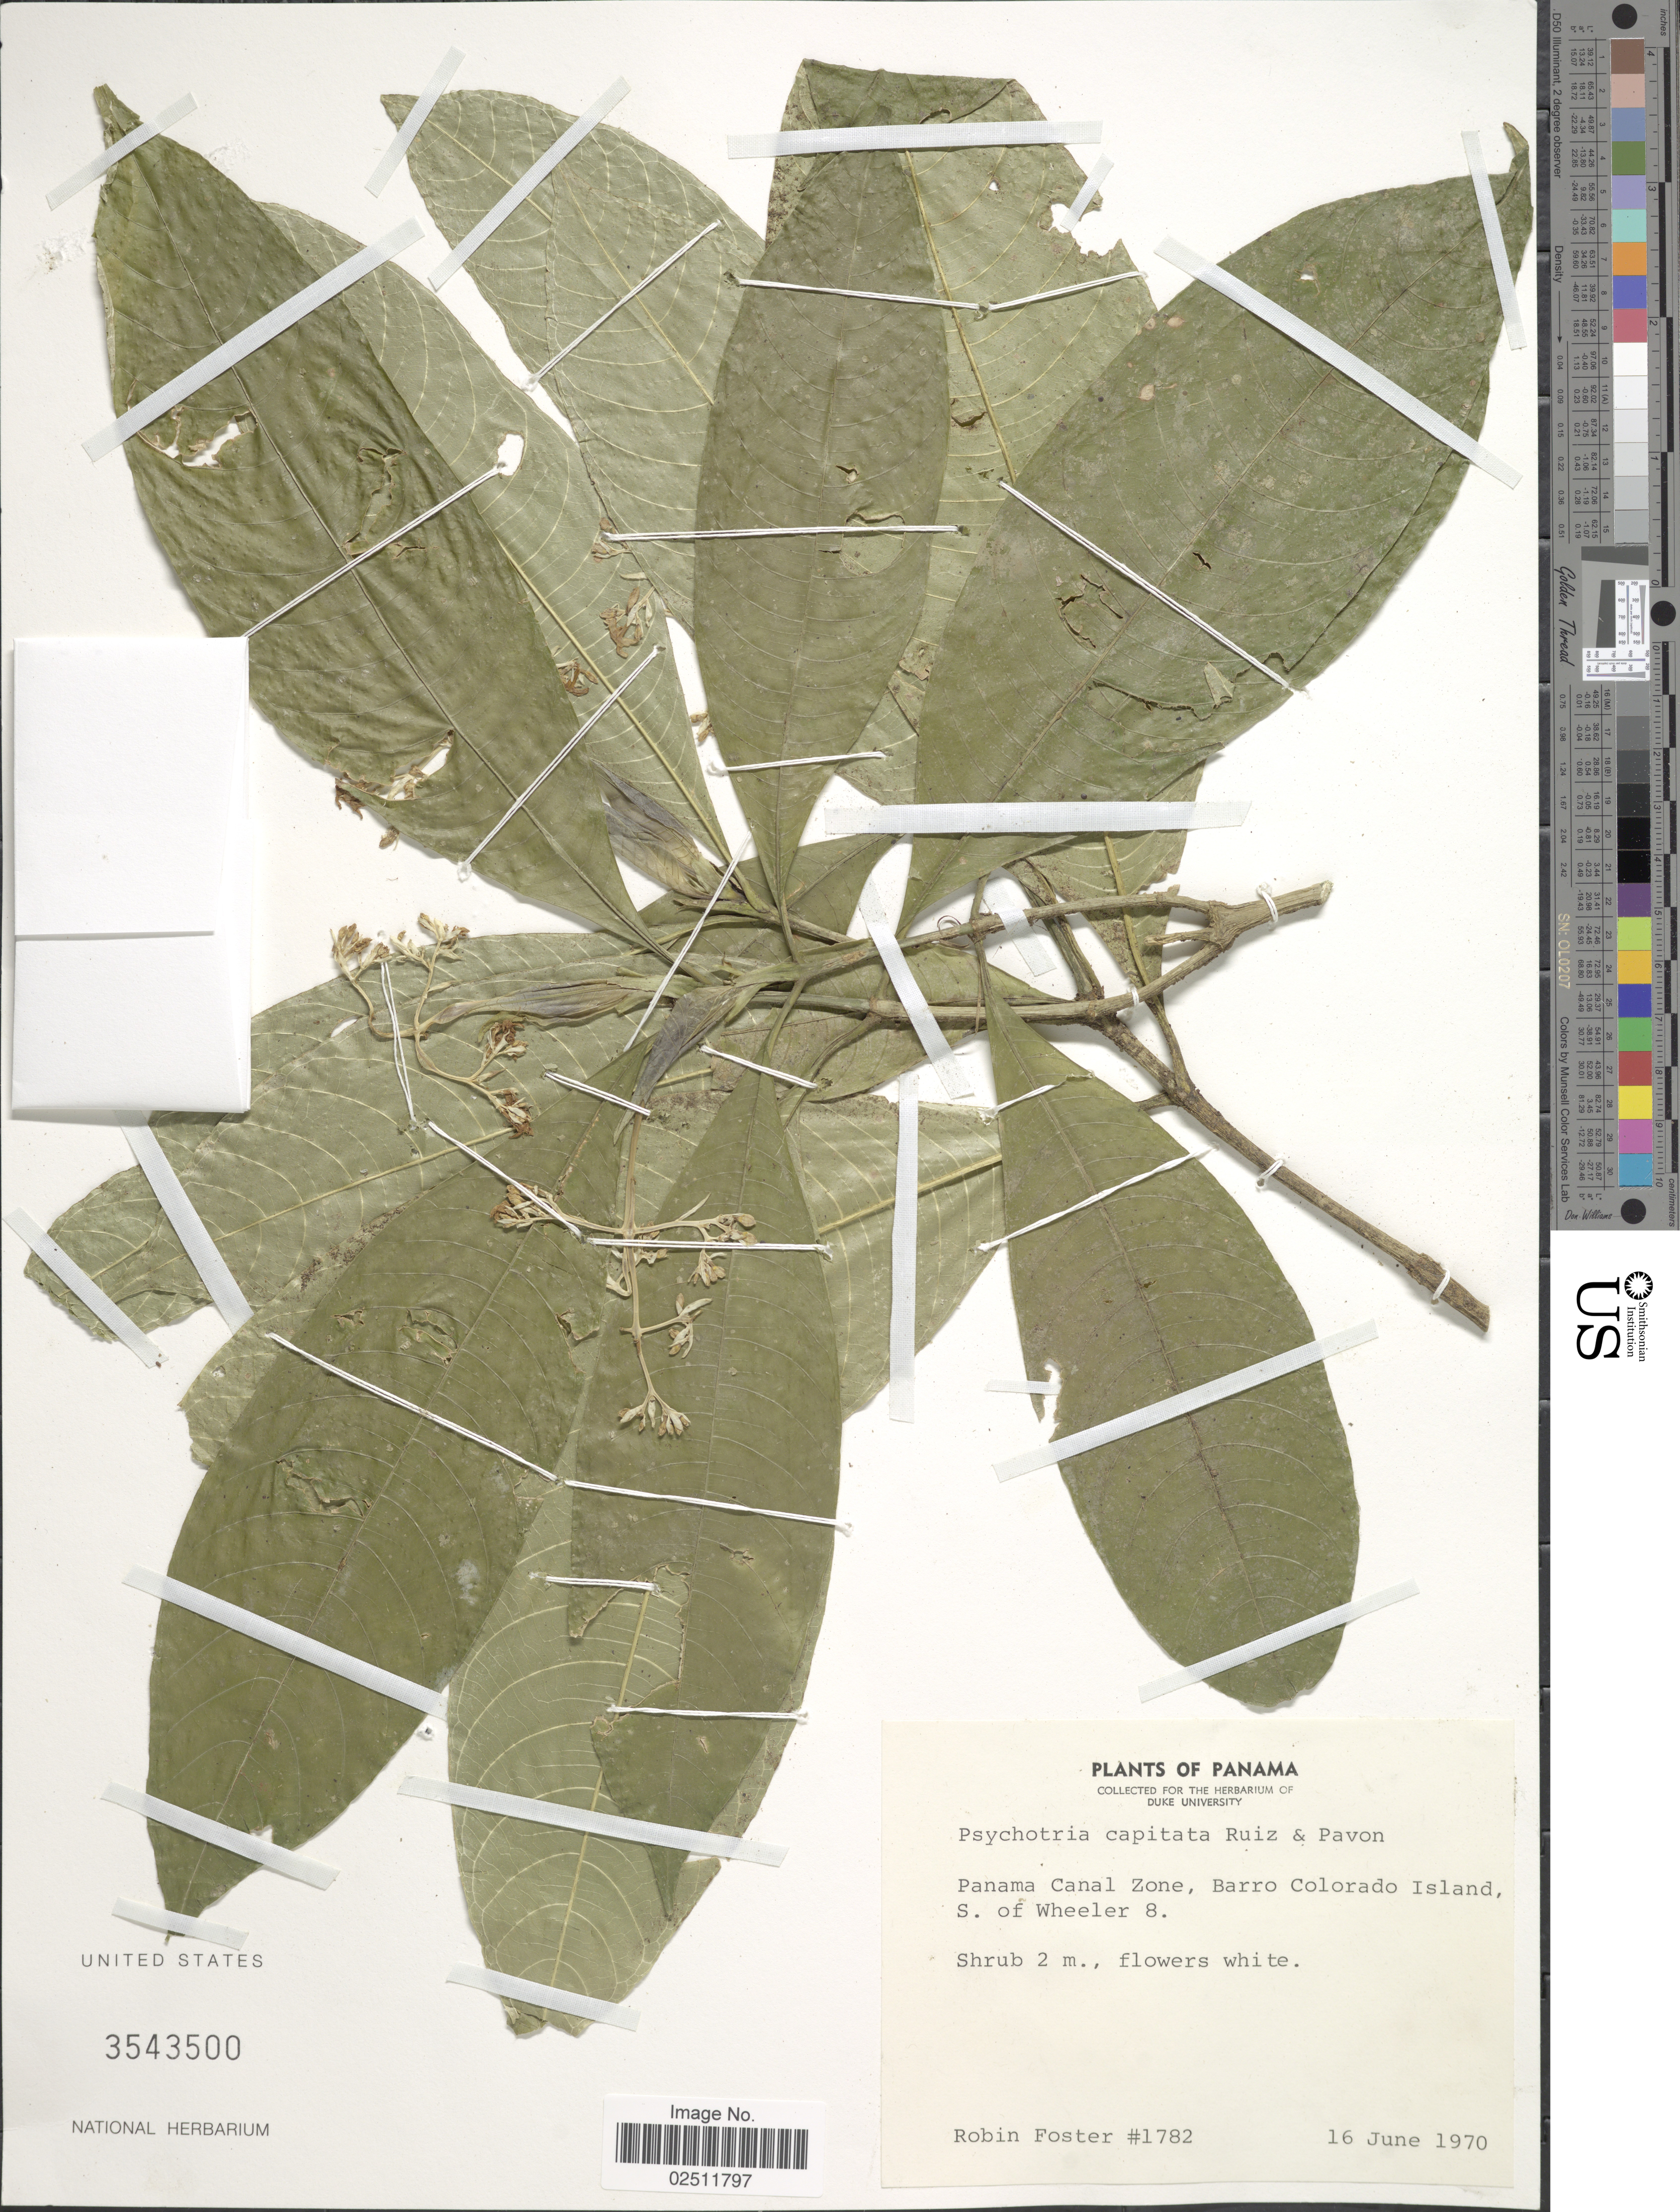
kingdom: Plantae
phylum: Tracheophyta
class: Magnoliopsida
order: Gentianales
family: Rubiaceae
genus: Psychotria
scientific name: Psychotria capitata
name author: Ruiz & Pav.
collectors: R. B. Foster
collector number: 1782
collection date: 1970-06-16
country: Panama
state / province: Panamá Oeste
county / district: Canal Zone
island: Barro Colorado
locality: Canal Zone, Barro Colorado Island, S. of Wheeler 8.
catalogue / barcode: US 3543500